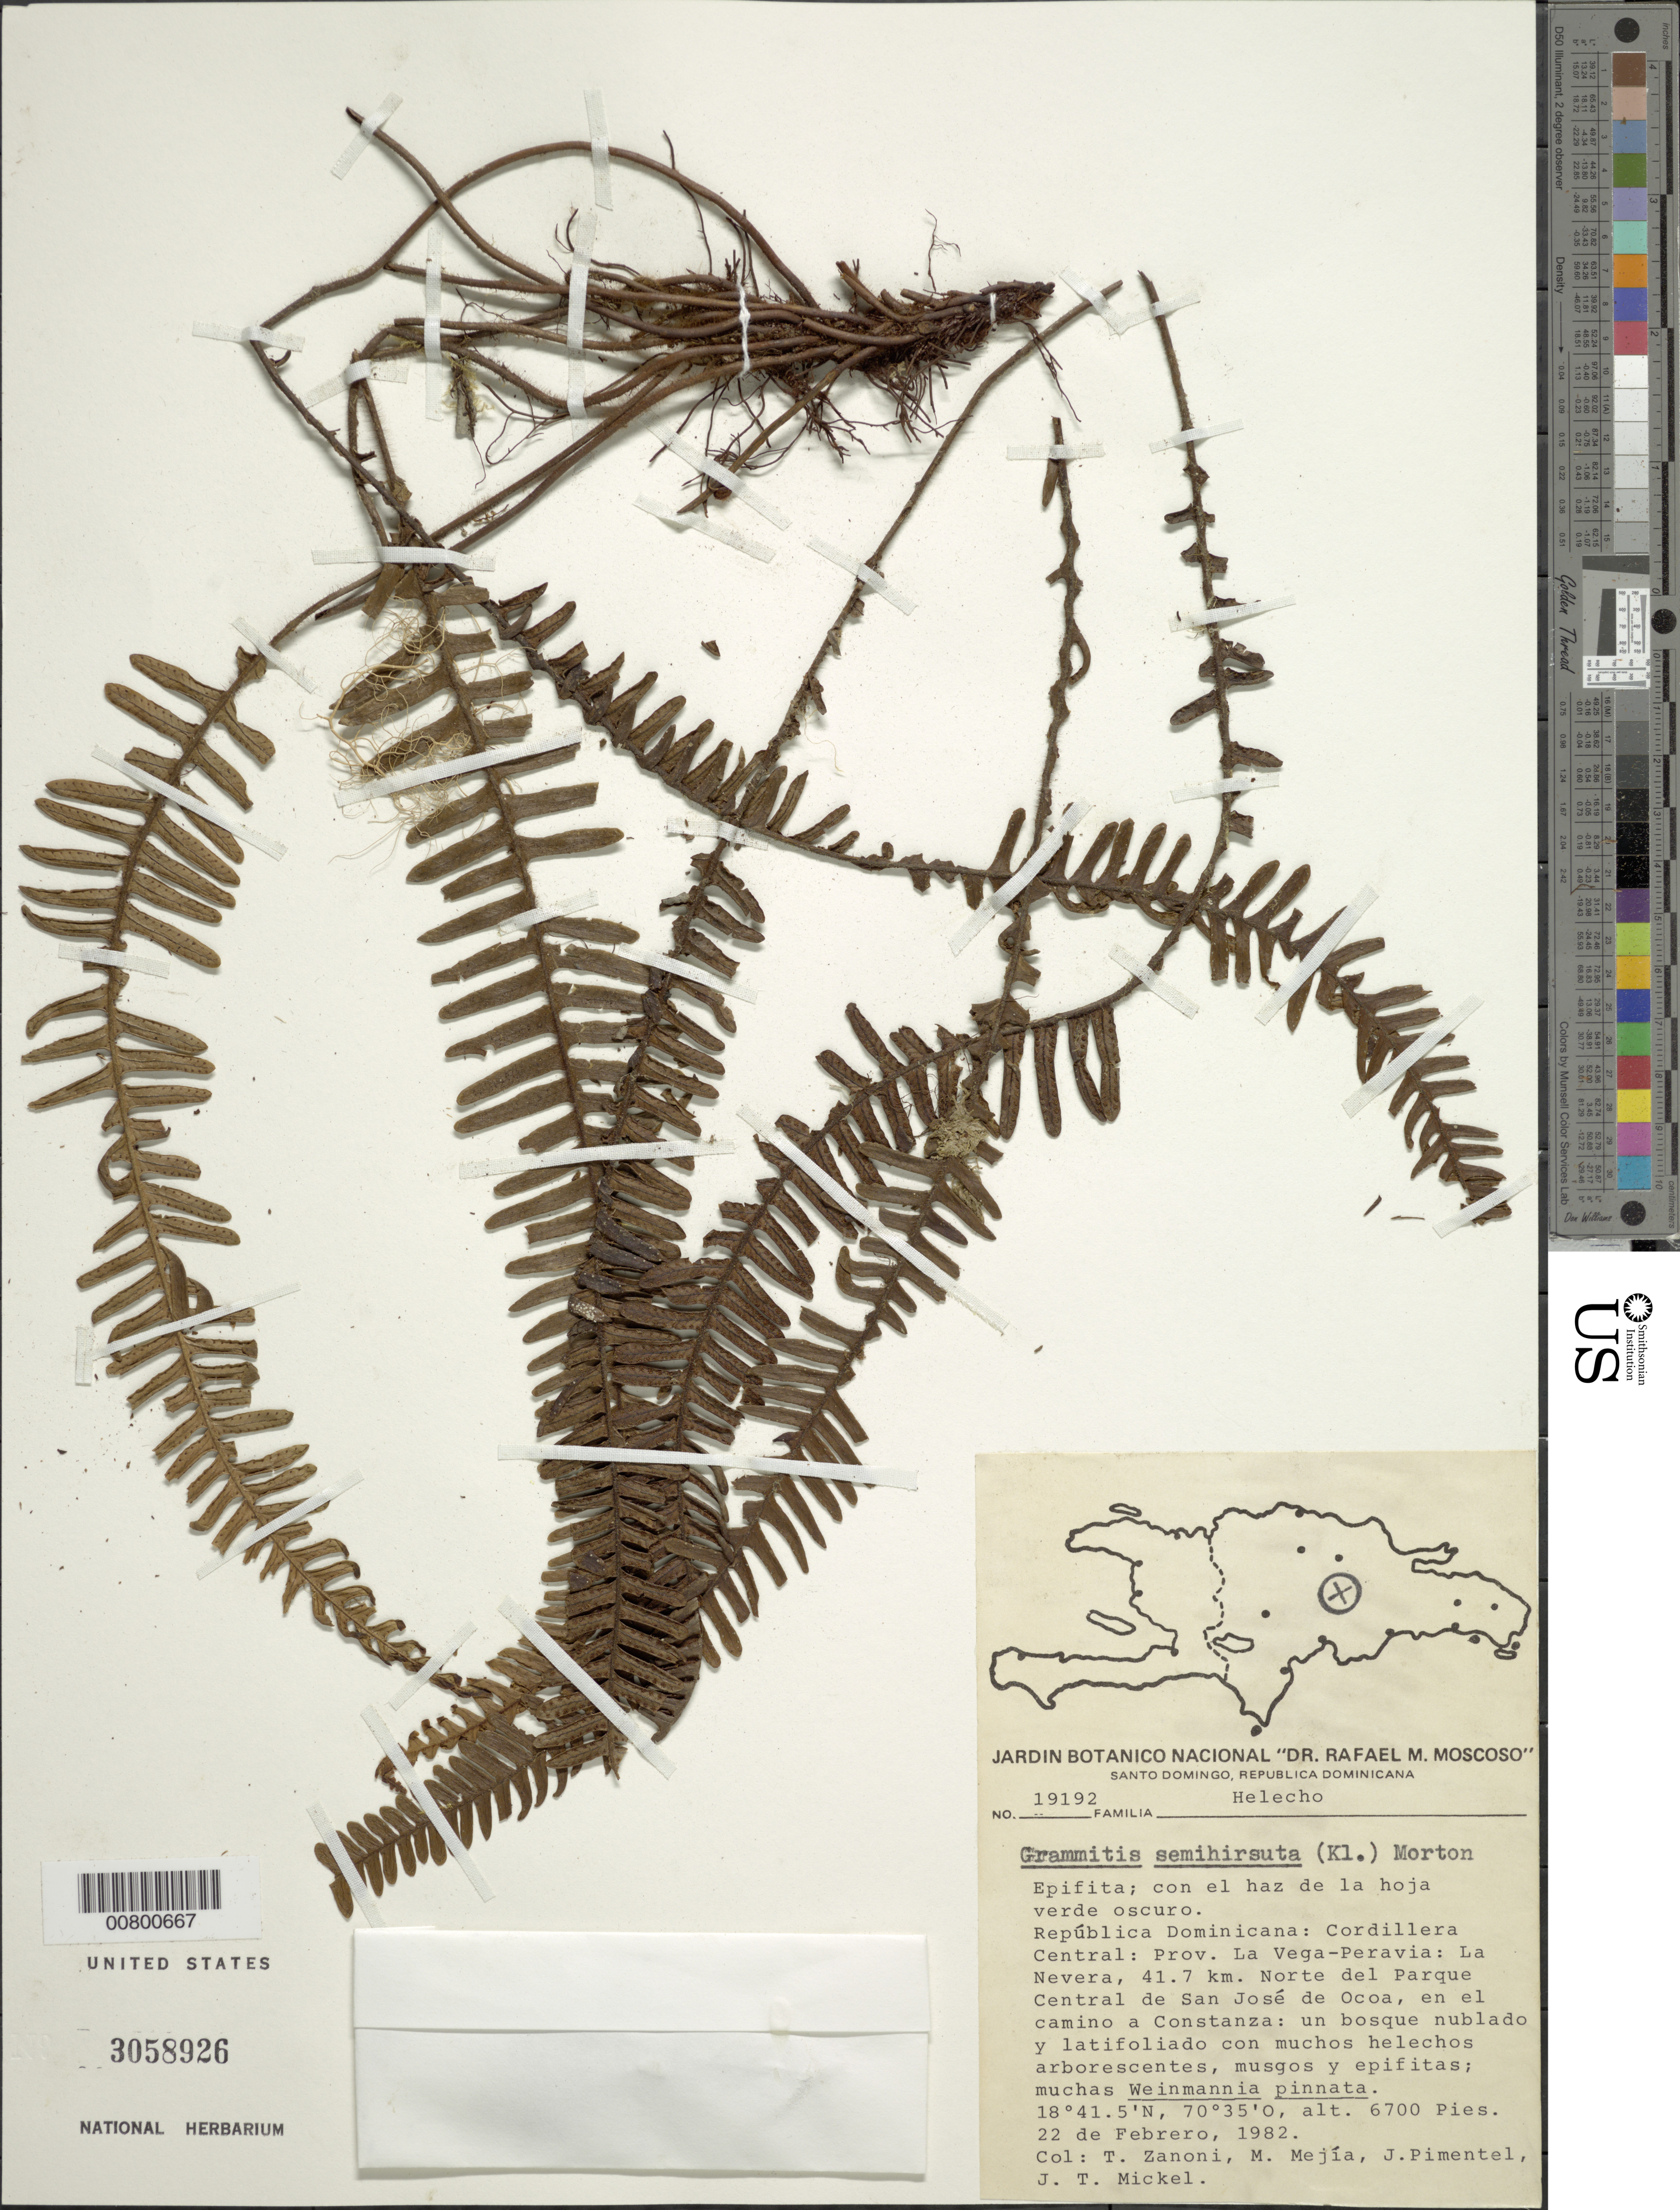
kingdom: Plantae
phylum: Tracheophyta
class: Polypodiopsida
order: Polypodiales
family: Polypodiaceae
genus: Mycopteris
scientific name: Mycopteris semihirsuta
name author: (Klotzsch) Sundue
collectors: T. A. Zanoni, M. Mejia & J. Pimentel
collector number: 19192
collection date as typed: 22 Feb 1982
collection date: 1982-02-22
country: Dominican Republic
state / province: La Vega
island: Hispaniola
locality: Prov. La Vega-Peravia, La Nevera, 41.7 km N del parque Central de San José de Ocoa, camino a Constanza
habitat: Bosque nublado y latifoliado con muchos helechos arborescents, musgos y epfitas, muchas Weinmannia pinnata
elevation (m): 2042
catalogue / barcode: US 3058926